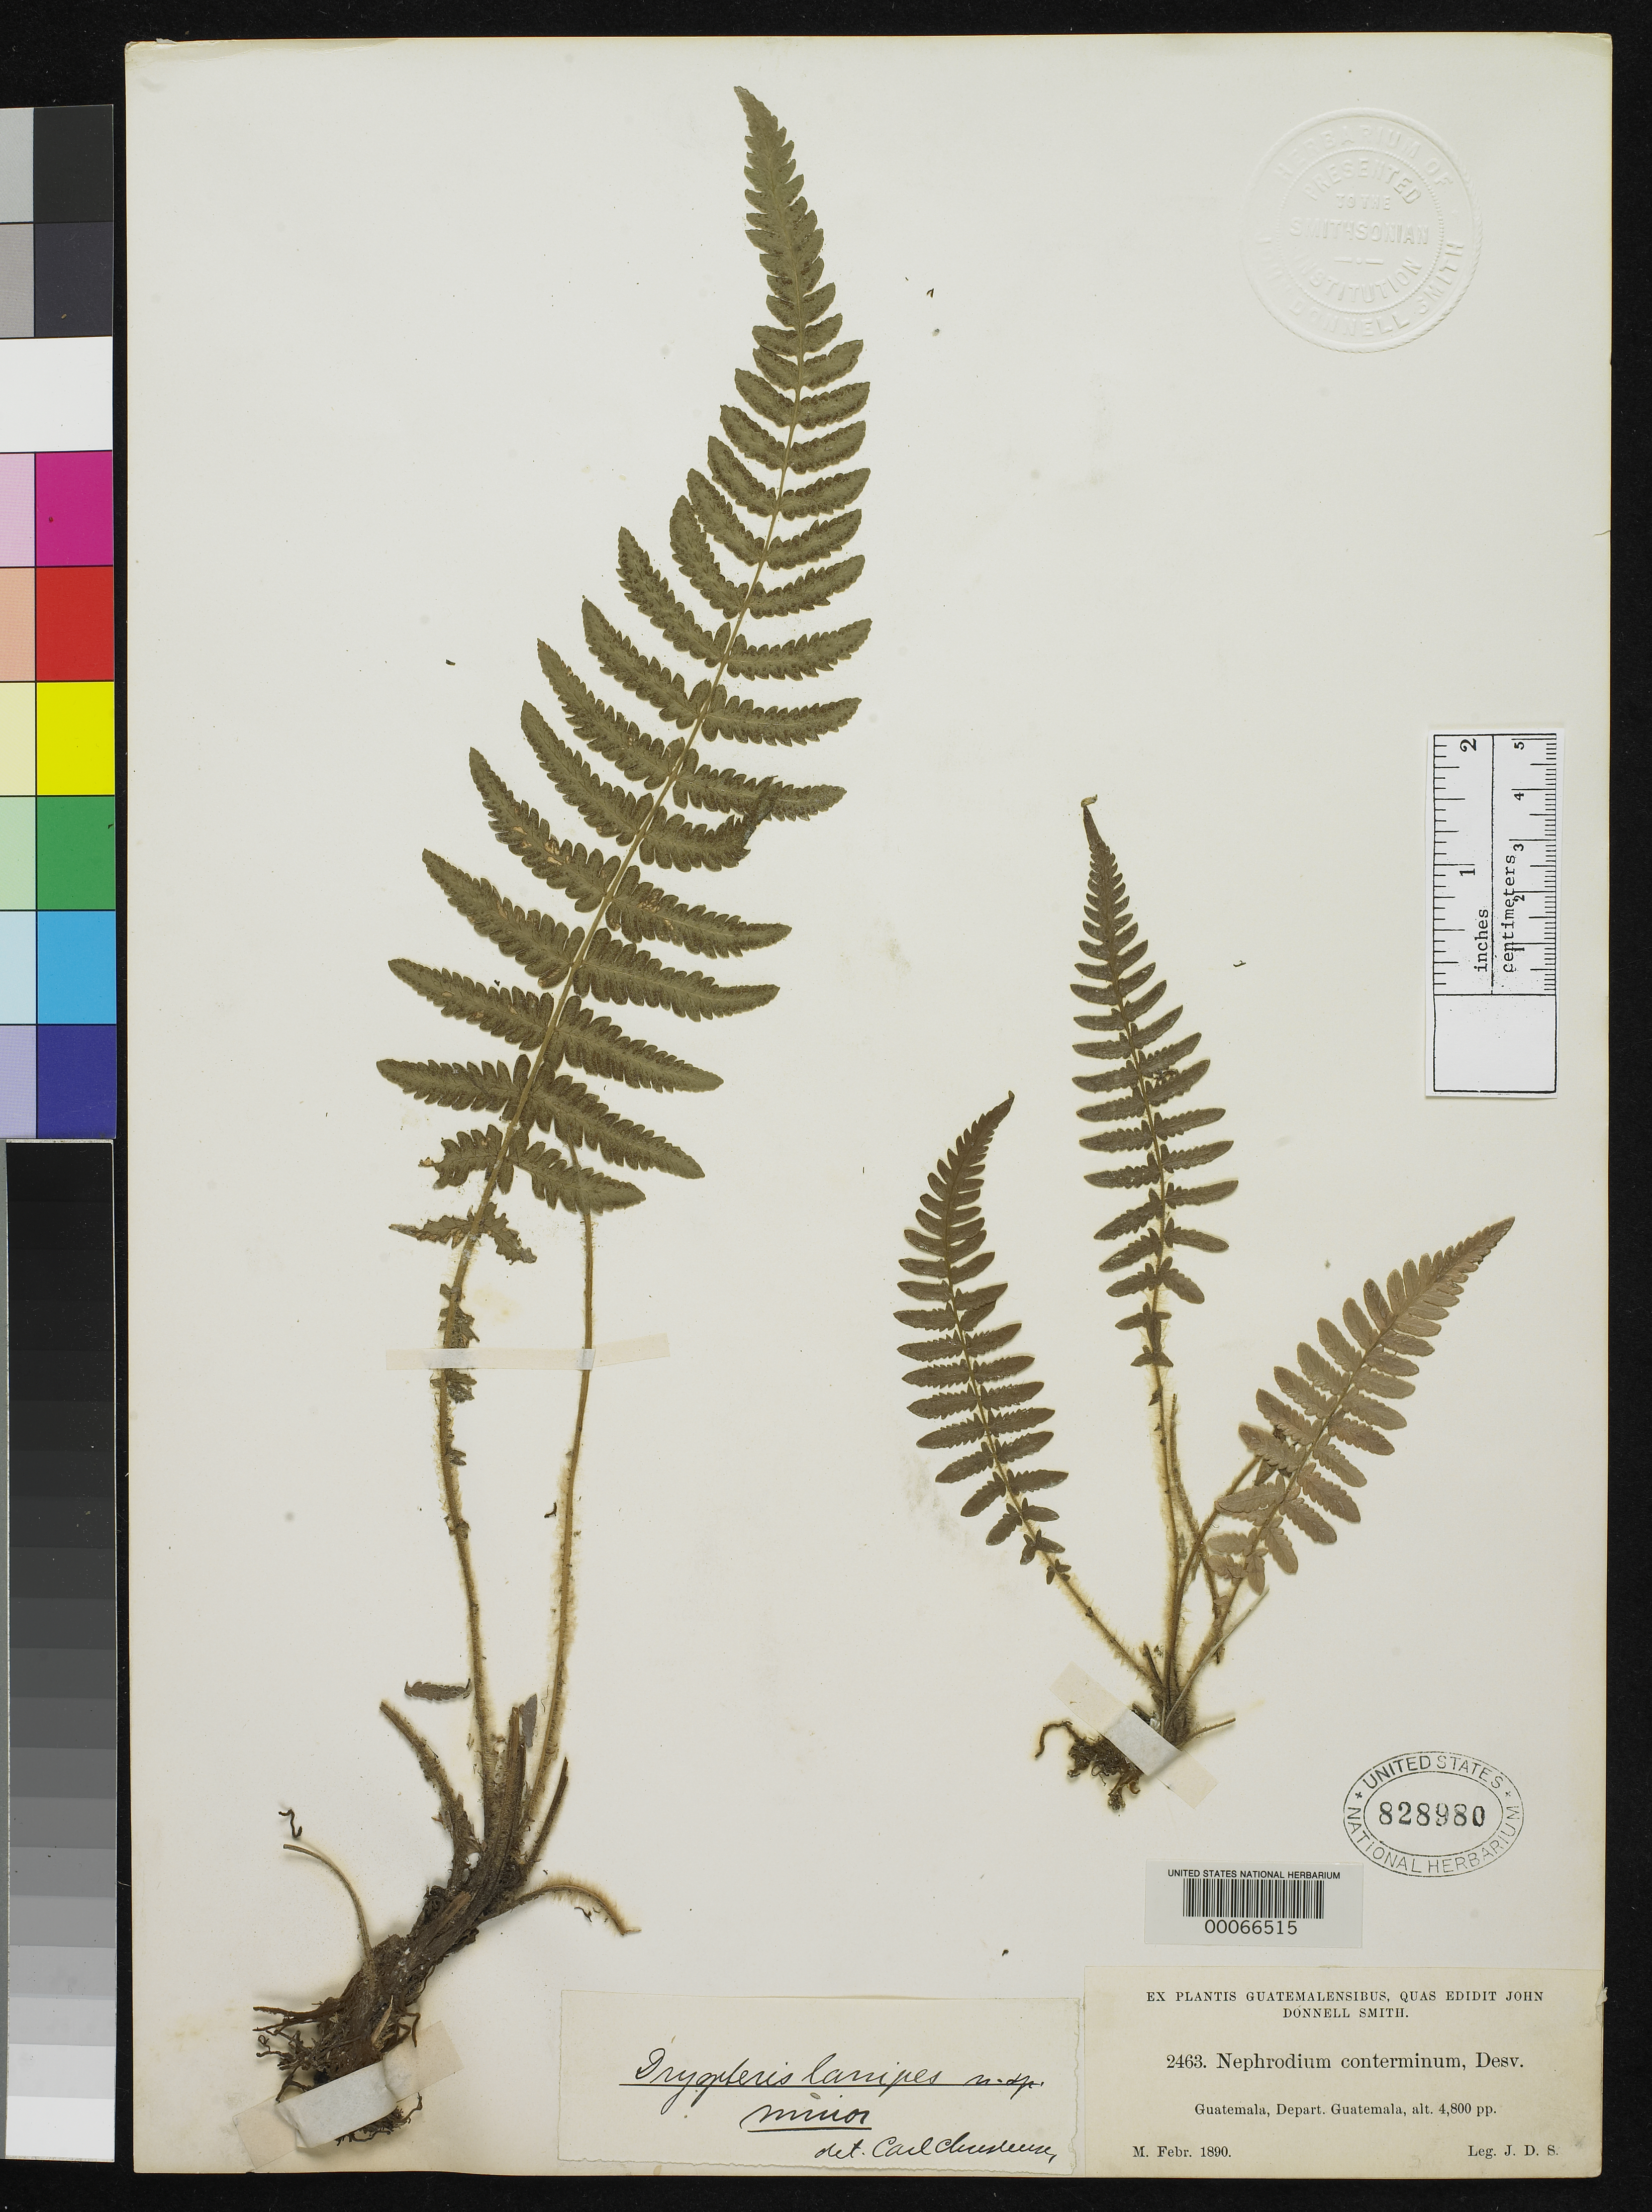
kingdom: Plantae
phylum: Tracheophyta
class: Polypodiopsida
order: Polypodiales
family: Dryopteridaceae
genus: Dryopteris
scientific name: Dryopteris lanipes f. minor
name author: C. Chr.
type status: Holotype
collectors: J. Donnell Smith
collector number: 2463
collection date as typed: Feb 1890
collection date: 1890-02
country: Guatemala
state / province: Guatemala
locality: Guatemala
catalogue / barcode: US 828980